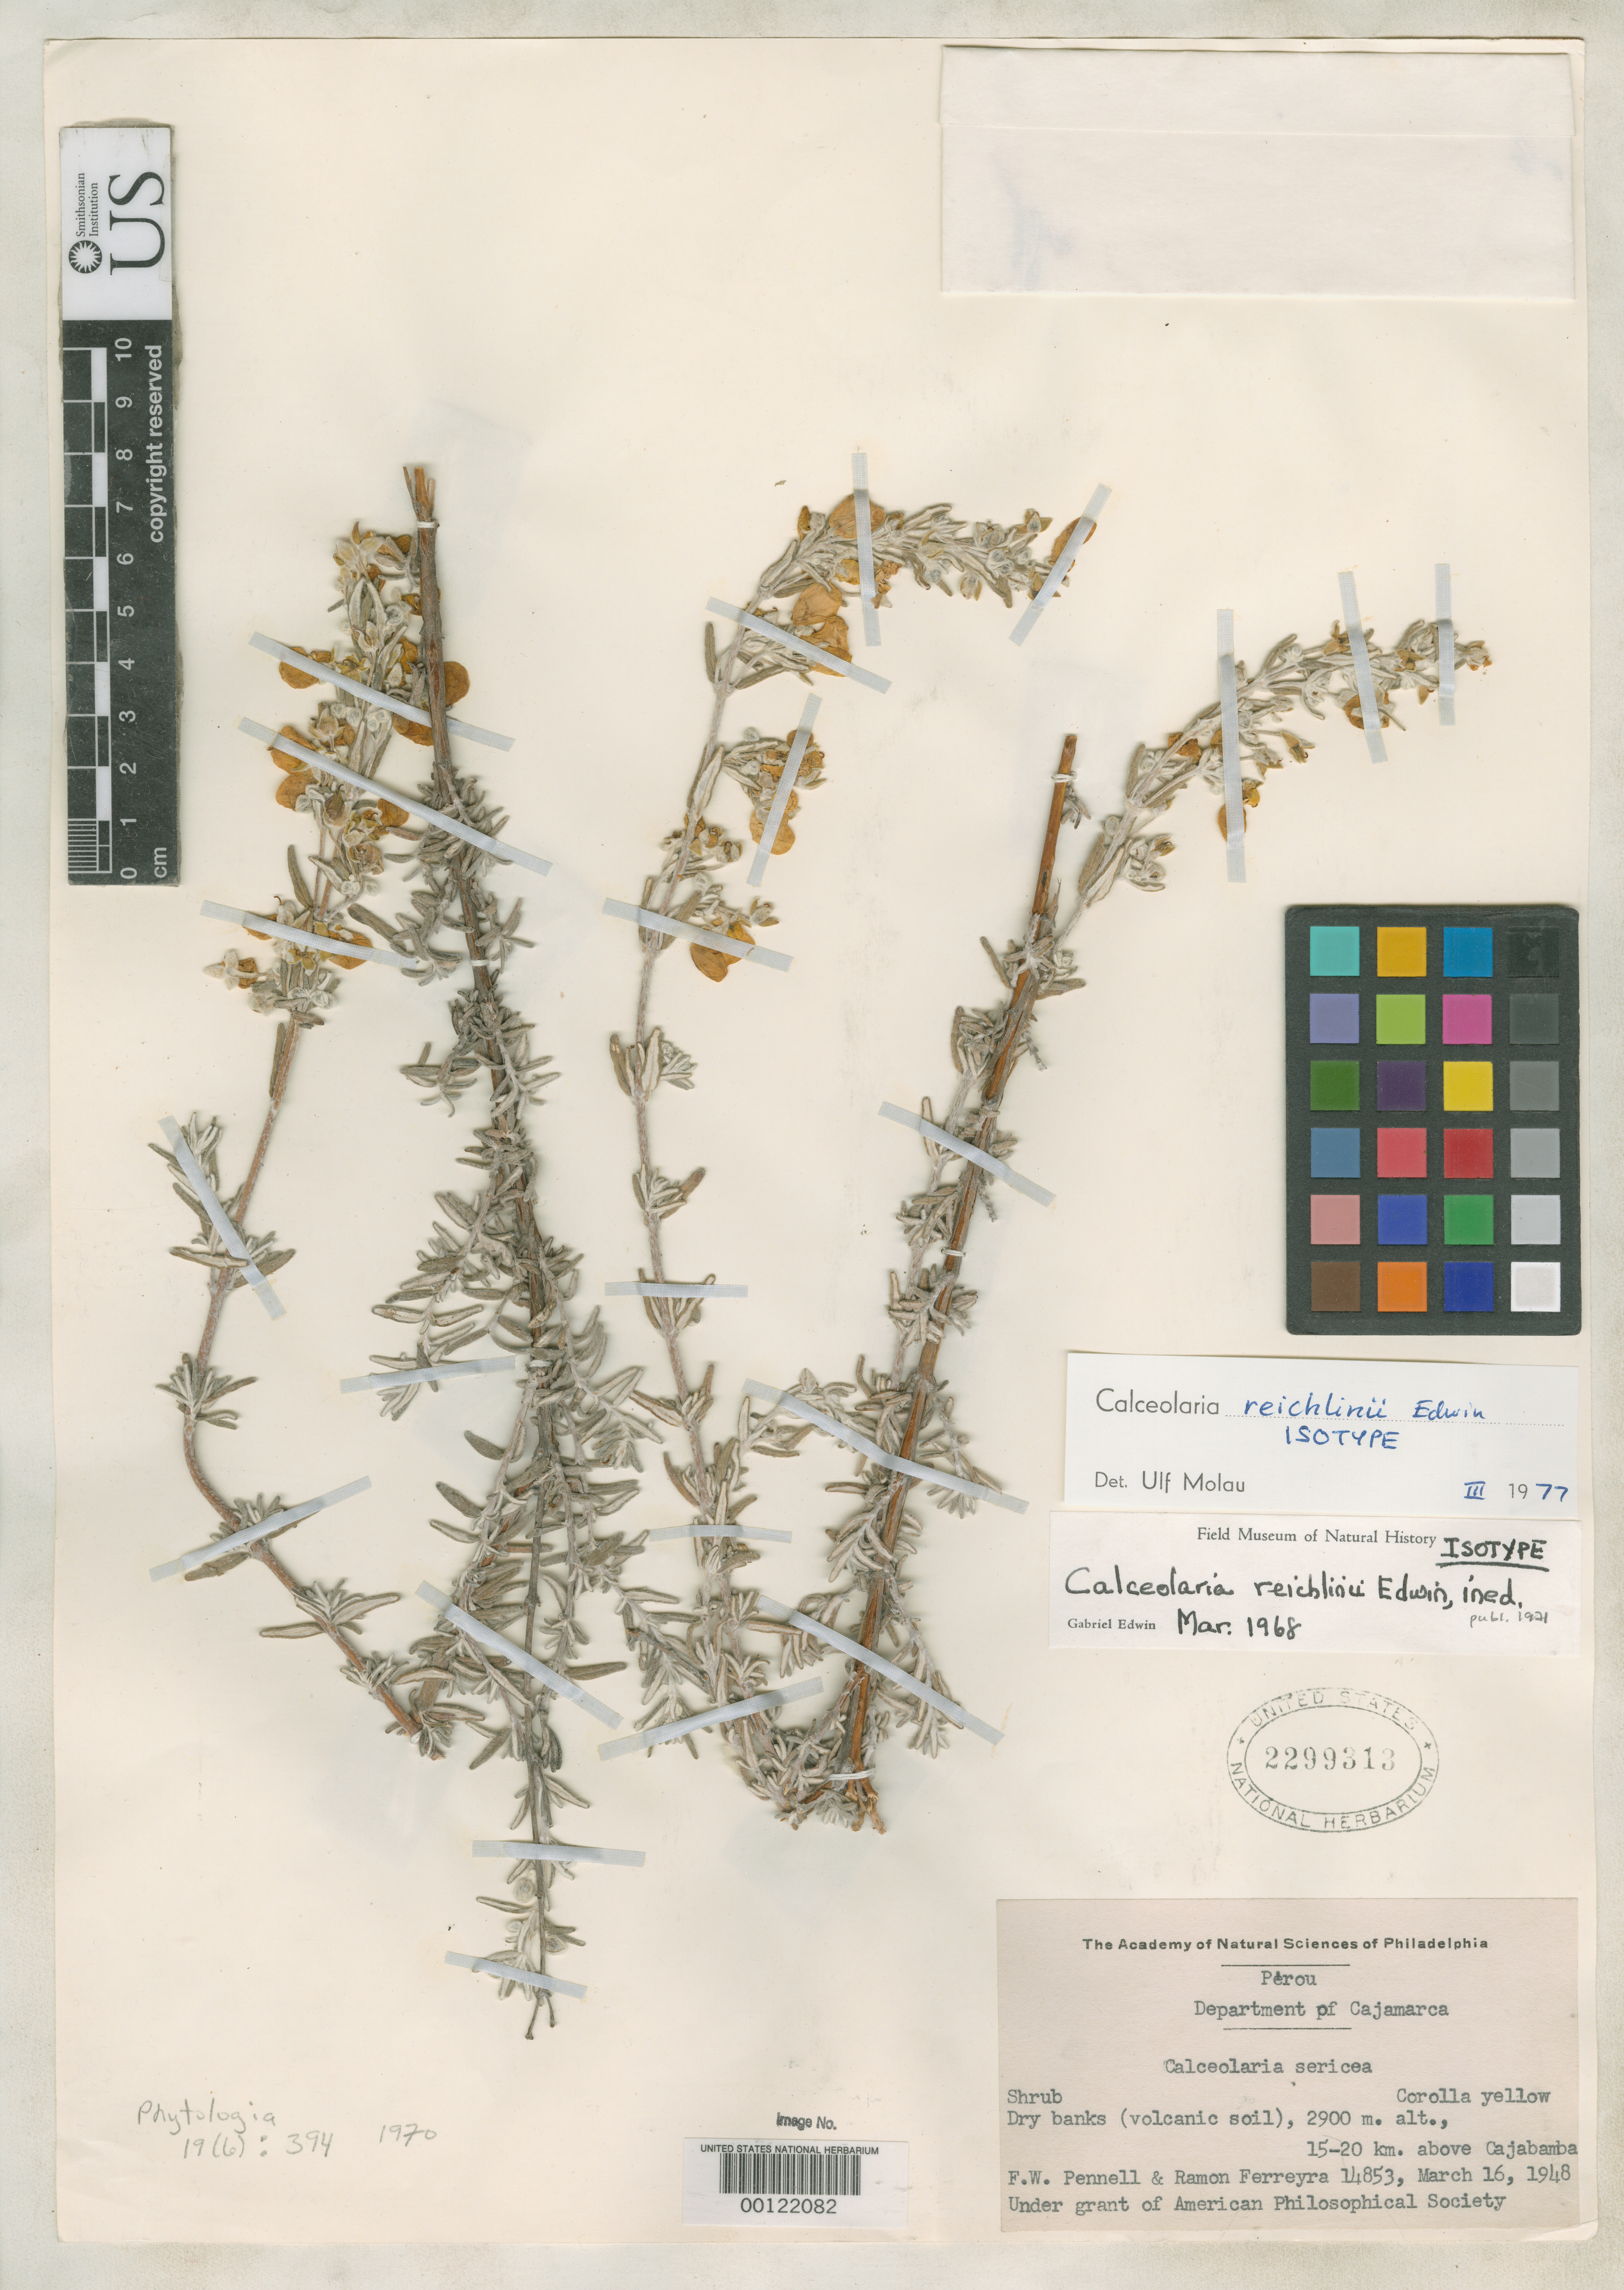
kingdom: Plantae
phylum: Tracheophyta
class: Magnoliopsida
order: Lamiales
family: Calceolariaceae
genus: Calceolaria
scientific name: Calceolaria reichlinii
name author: Edwin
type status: Isotype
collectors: F. W. Pennell & R. A. Ferreyra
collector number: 14853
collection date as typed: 16 Mar 1948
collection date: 1948-03-16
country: Peru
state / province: Cajamarca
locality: Cajabamba, above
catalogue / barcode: US 2299313